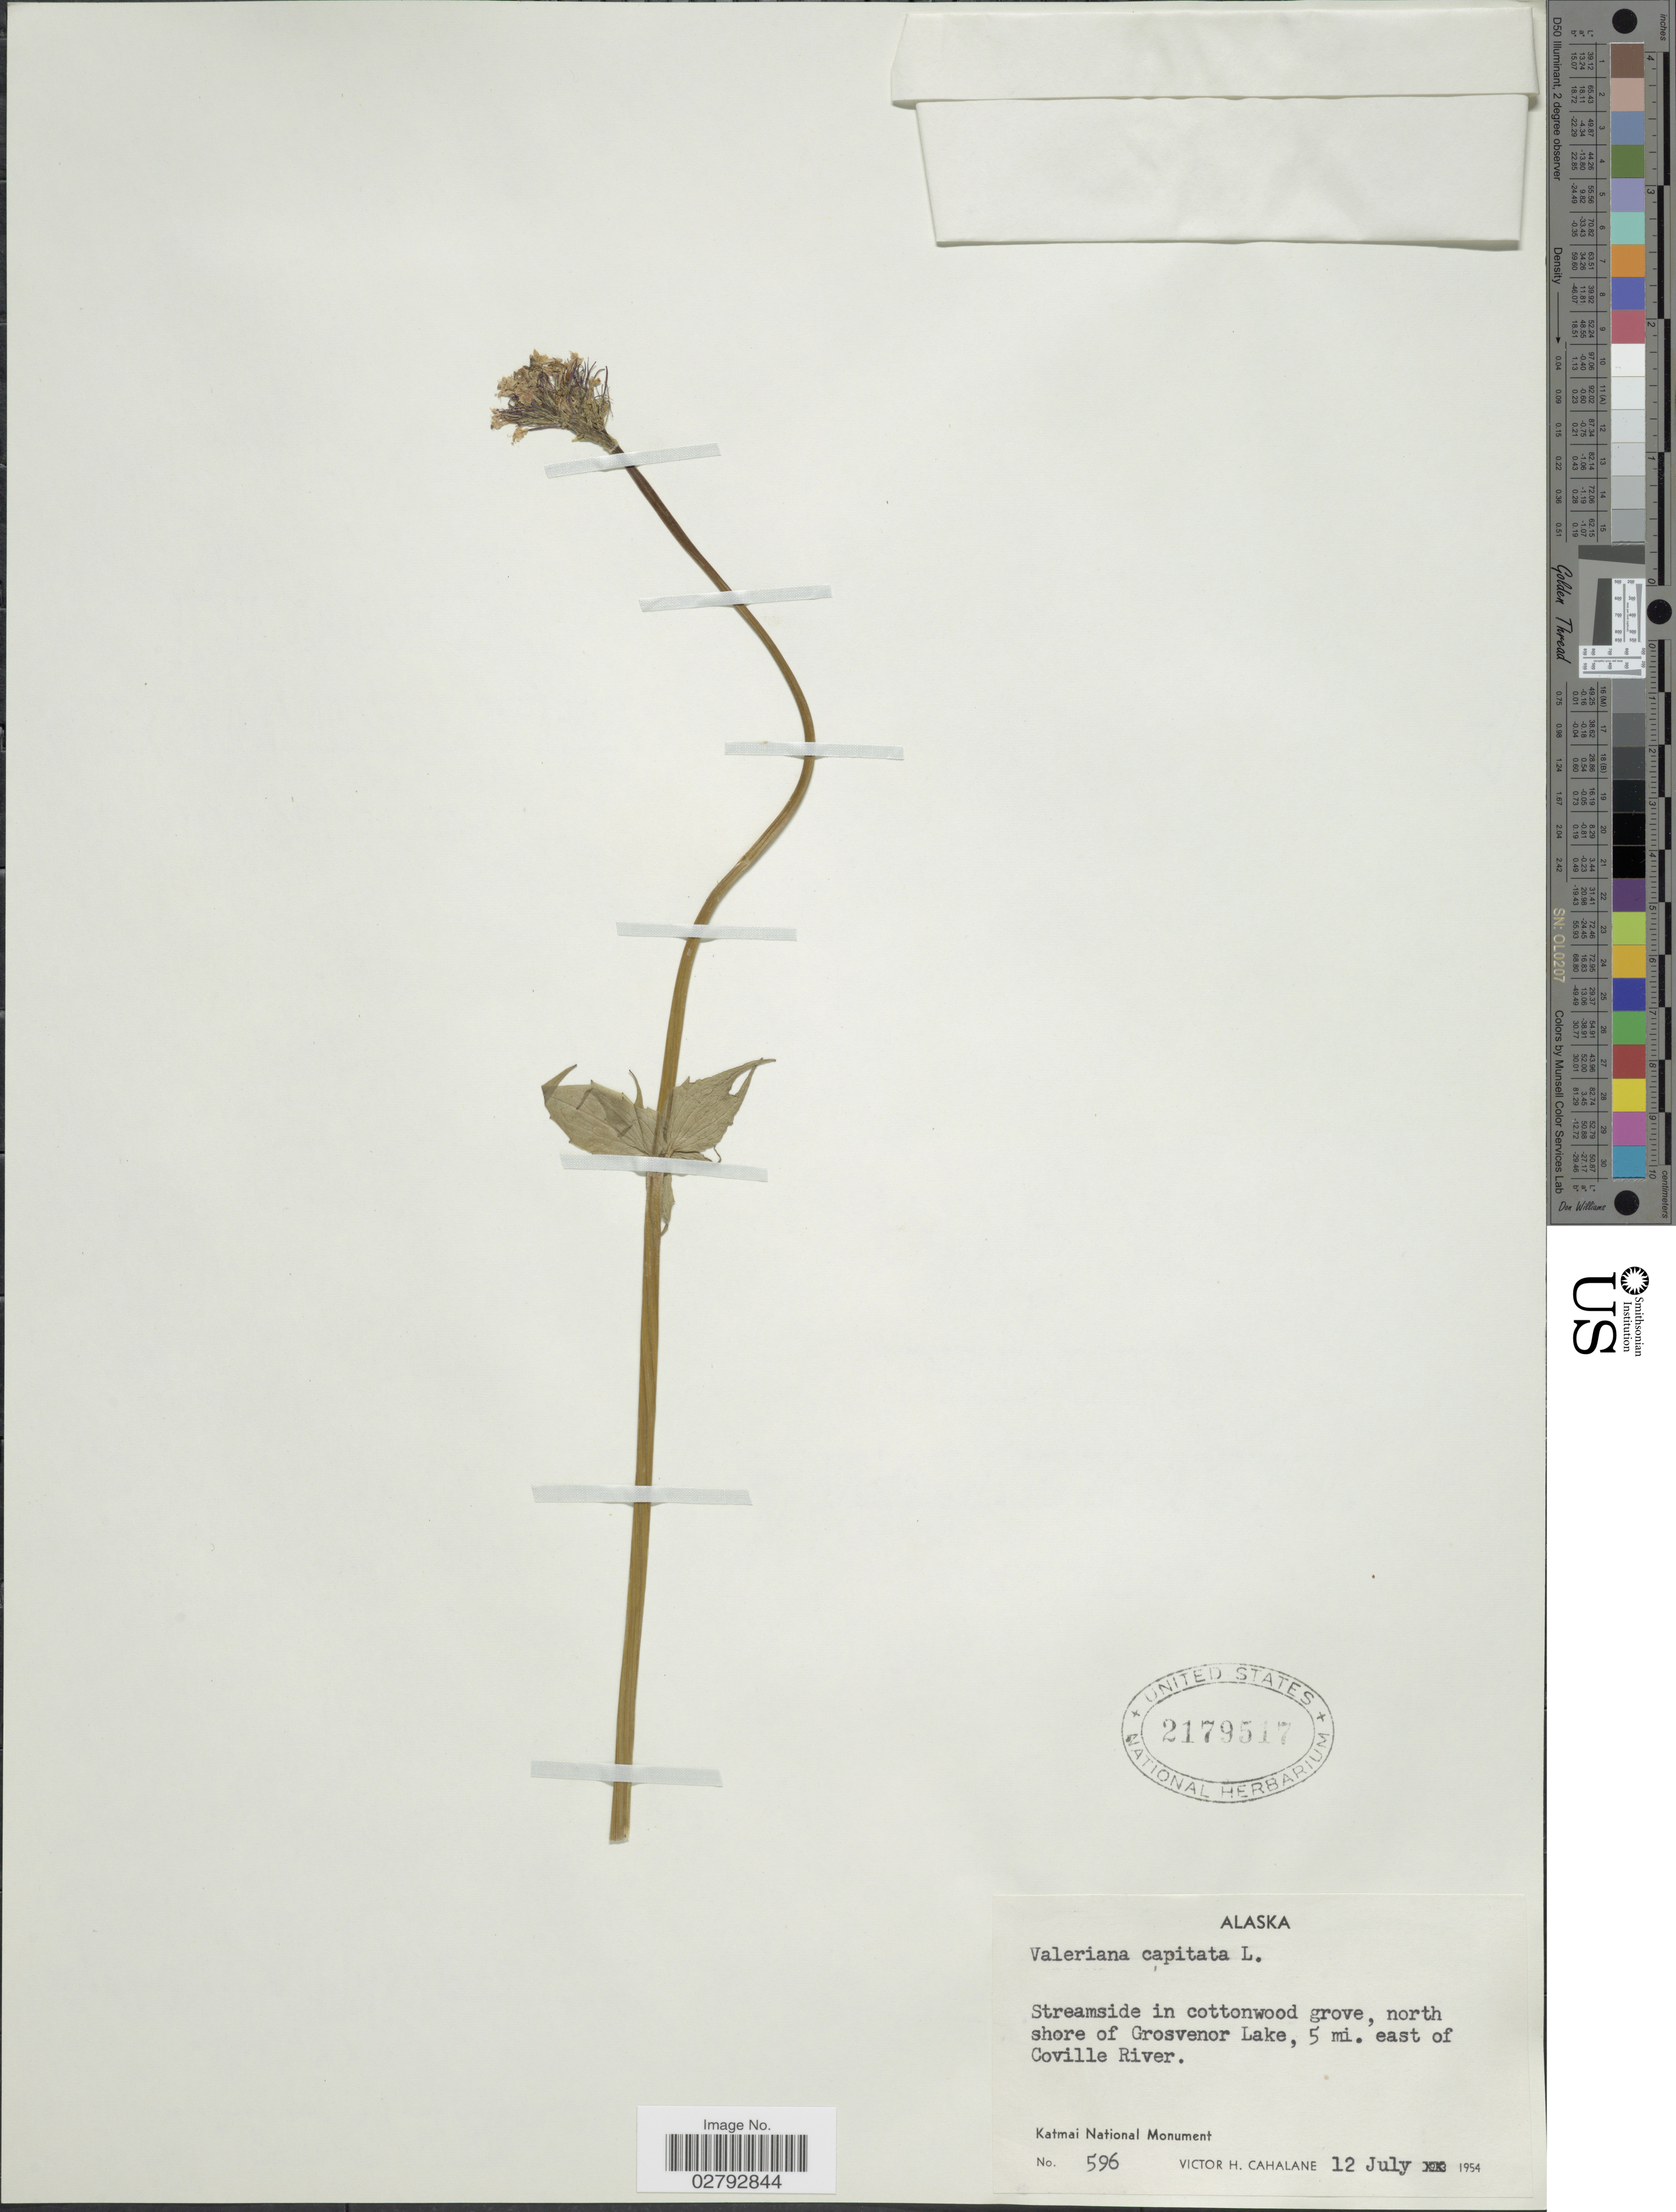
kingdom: Plantae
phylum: Tracheophyta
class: Magnoliopsida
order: Dipsacales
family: Caprifoliaceae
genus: Valeriana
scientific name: Valeriana capitata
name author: Link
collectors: V. Cahalane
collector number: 596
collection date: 1954-07-12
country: United States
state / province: Alaska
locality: Streamside in cottonwood grove, north shore of Grosvenor Lake, 5 mi. east of Coville River. Katmai National Monument.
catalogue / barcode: US 2179517